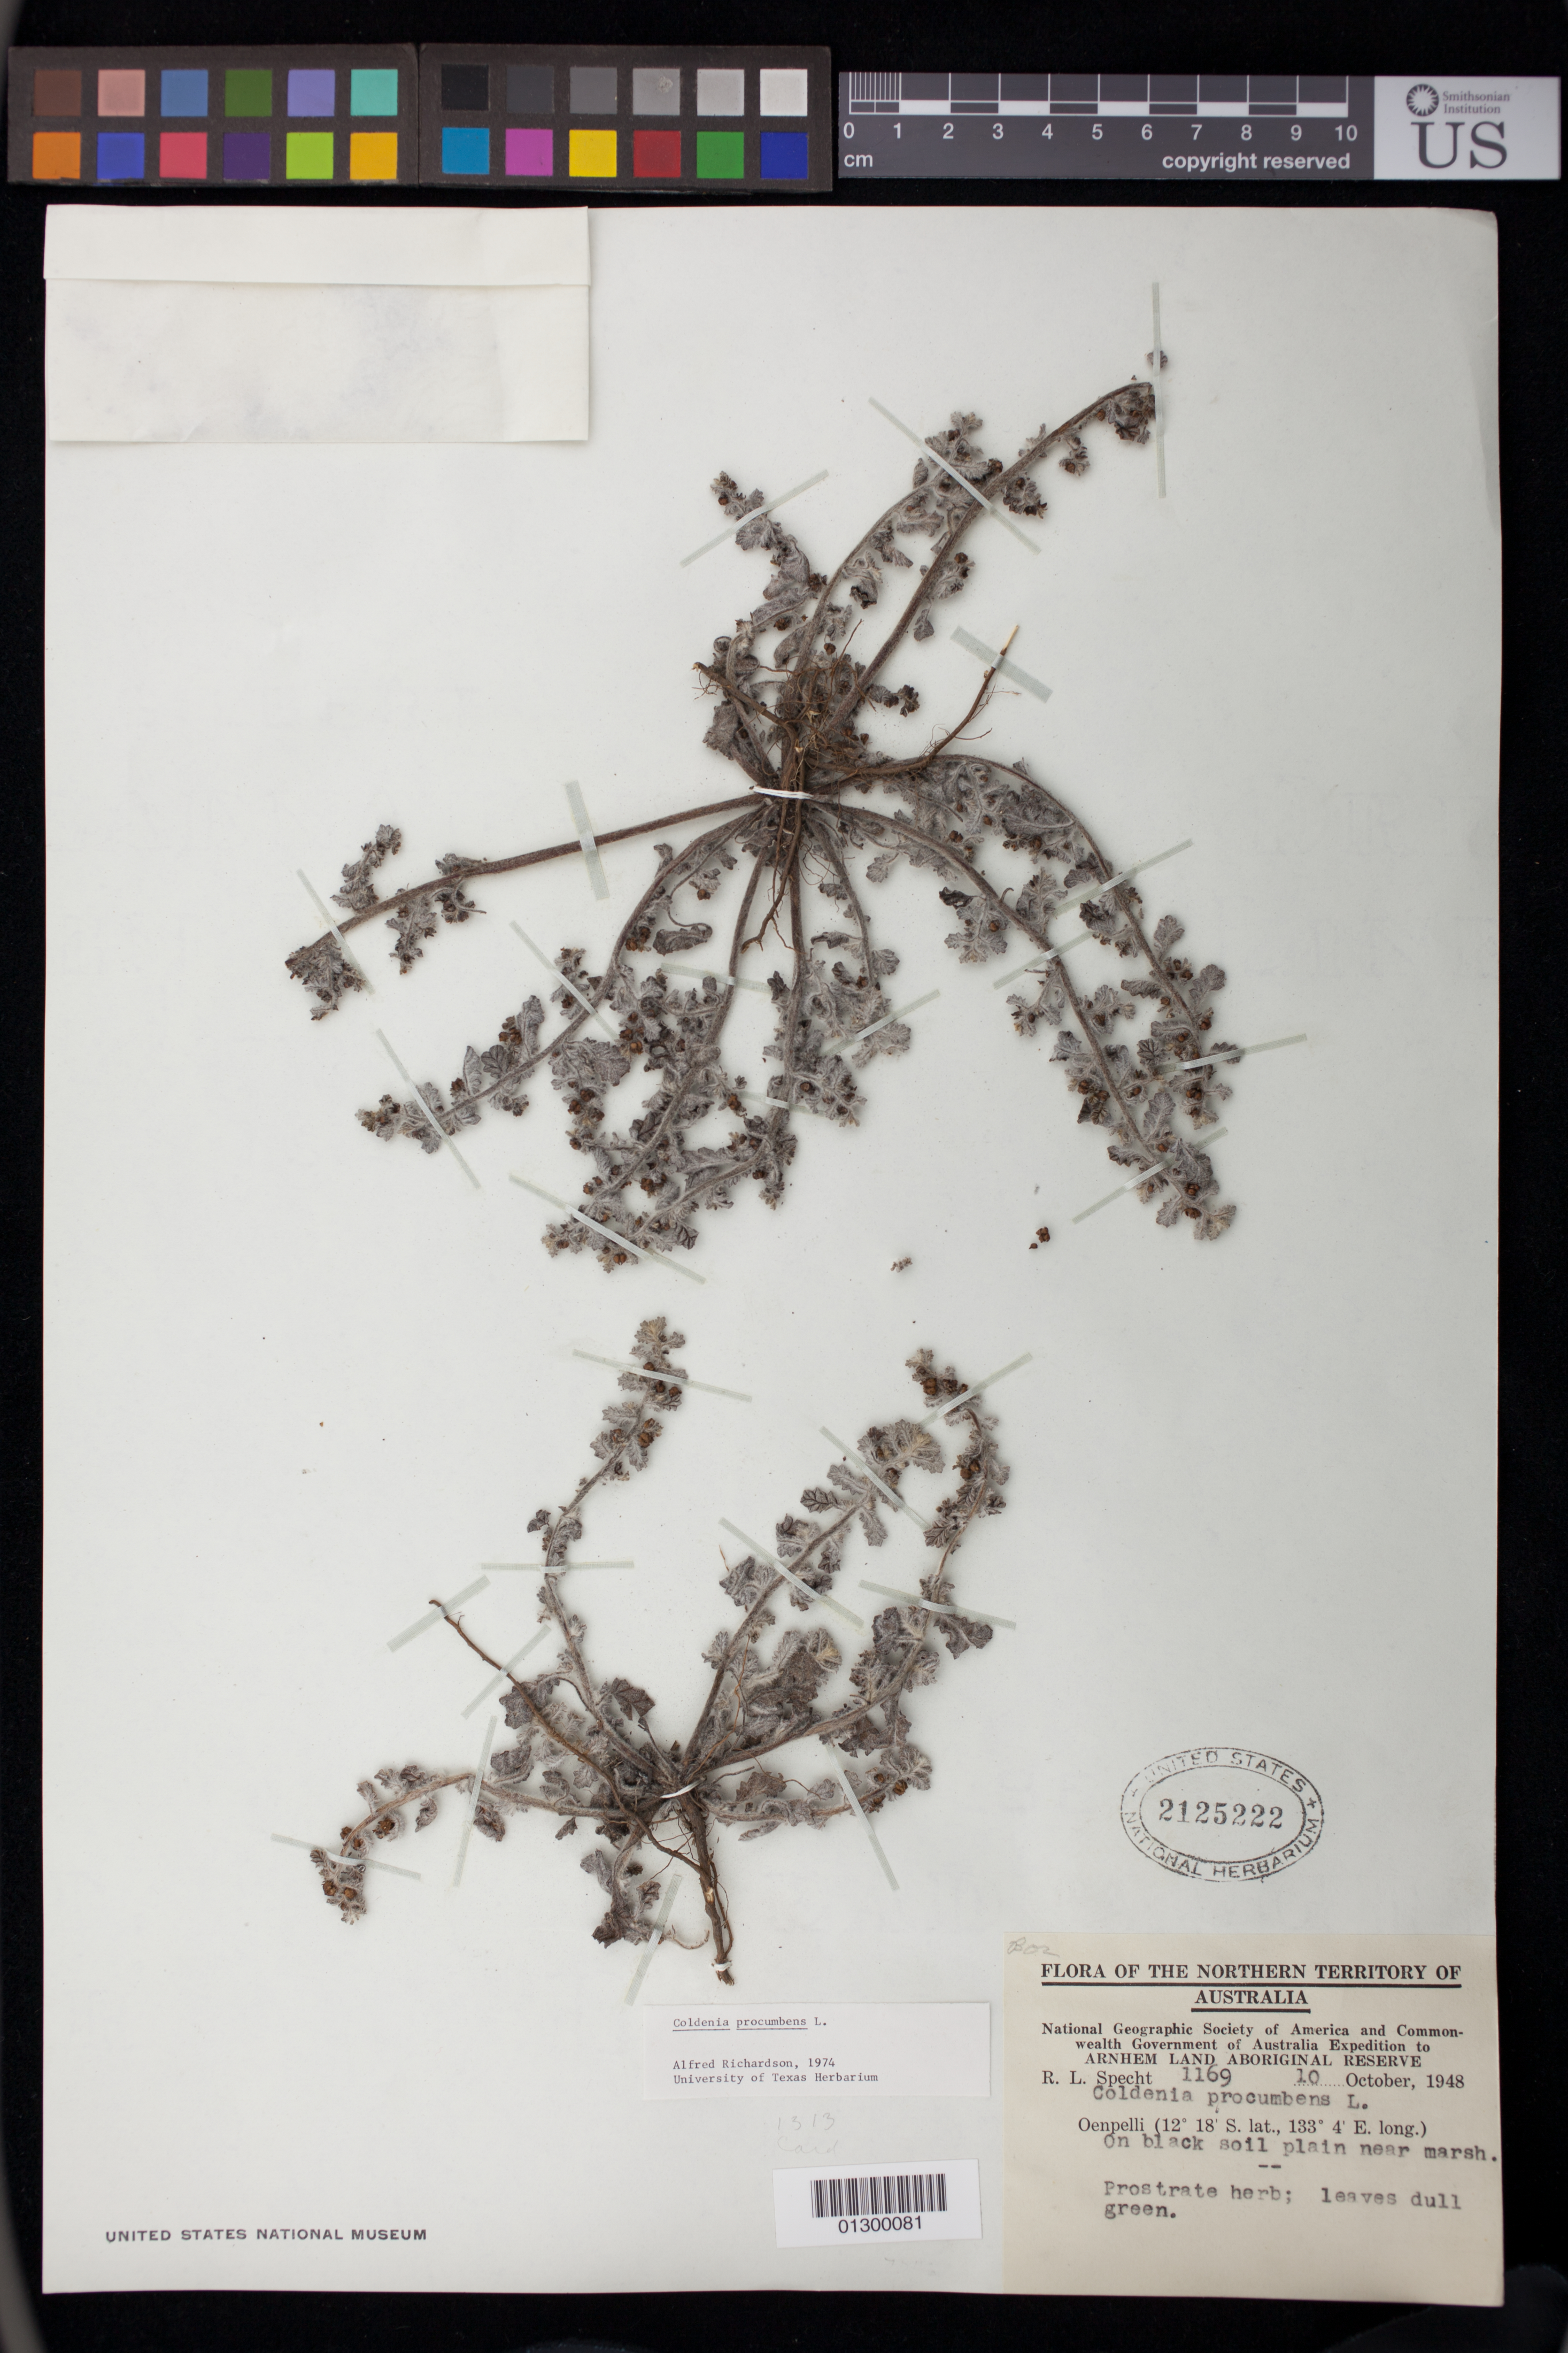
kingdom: Plantae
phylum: Tracheophyta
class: Magnoliopsida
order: Boraginales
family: Coldeniaceae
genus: Coldenia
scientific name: Coldenia procumbens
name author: L.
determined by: Richardson, A. T.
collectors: R. L. Specht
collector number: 1169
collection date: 1948-10-10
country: Australia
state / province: Northern Territory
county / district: West Arnhem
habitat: On black soil plain near marsh.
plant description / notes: Prostrate herb; leaves dull green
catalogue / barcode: US 2125222